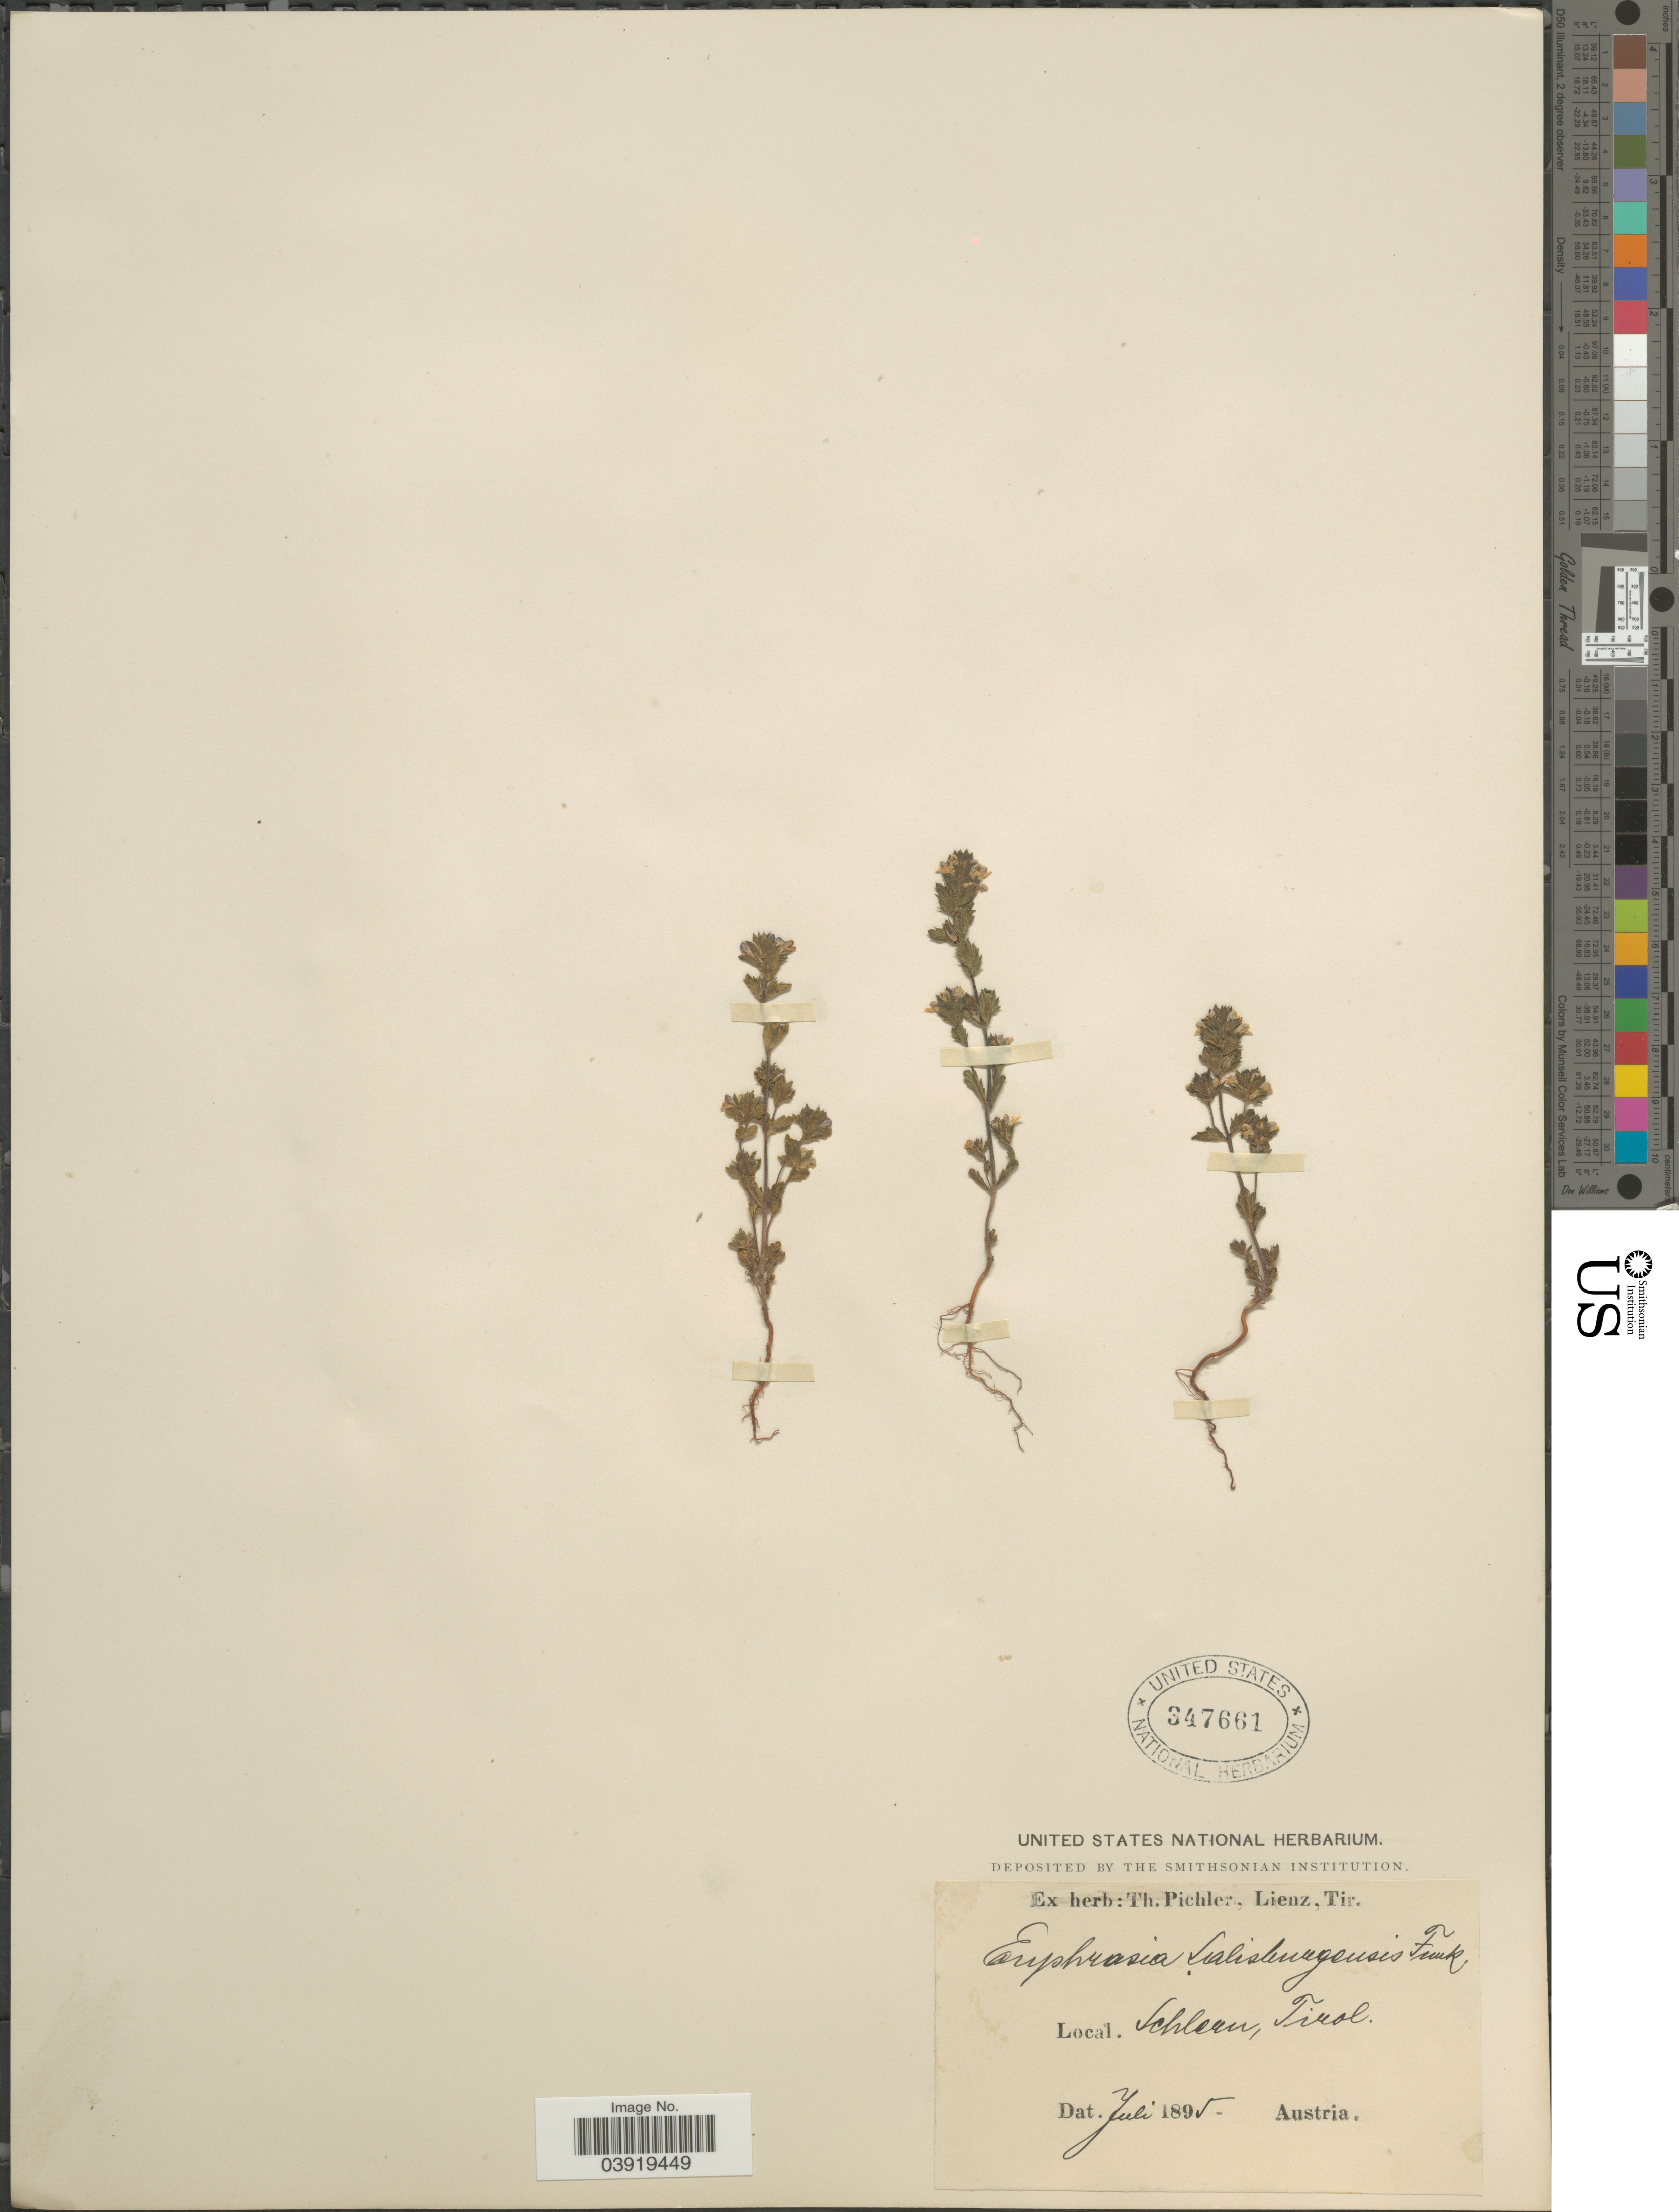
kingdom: Plantae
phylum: Tracheophyta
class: Magnoliopsida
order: Lamiales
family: Orobanchaceae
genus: Euphrasia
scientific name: Euphrasia salisburgensis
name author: Funck ex Hoppe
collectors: ex herb. T. Pichler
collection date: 1895-07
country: Italy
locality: Schlern.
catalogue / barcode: US 347661